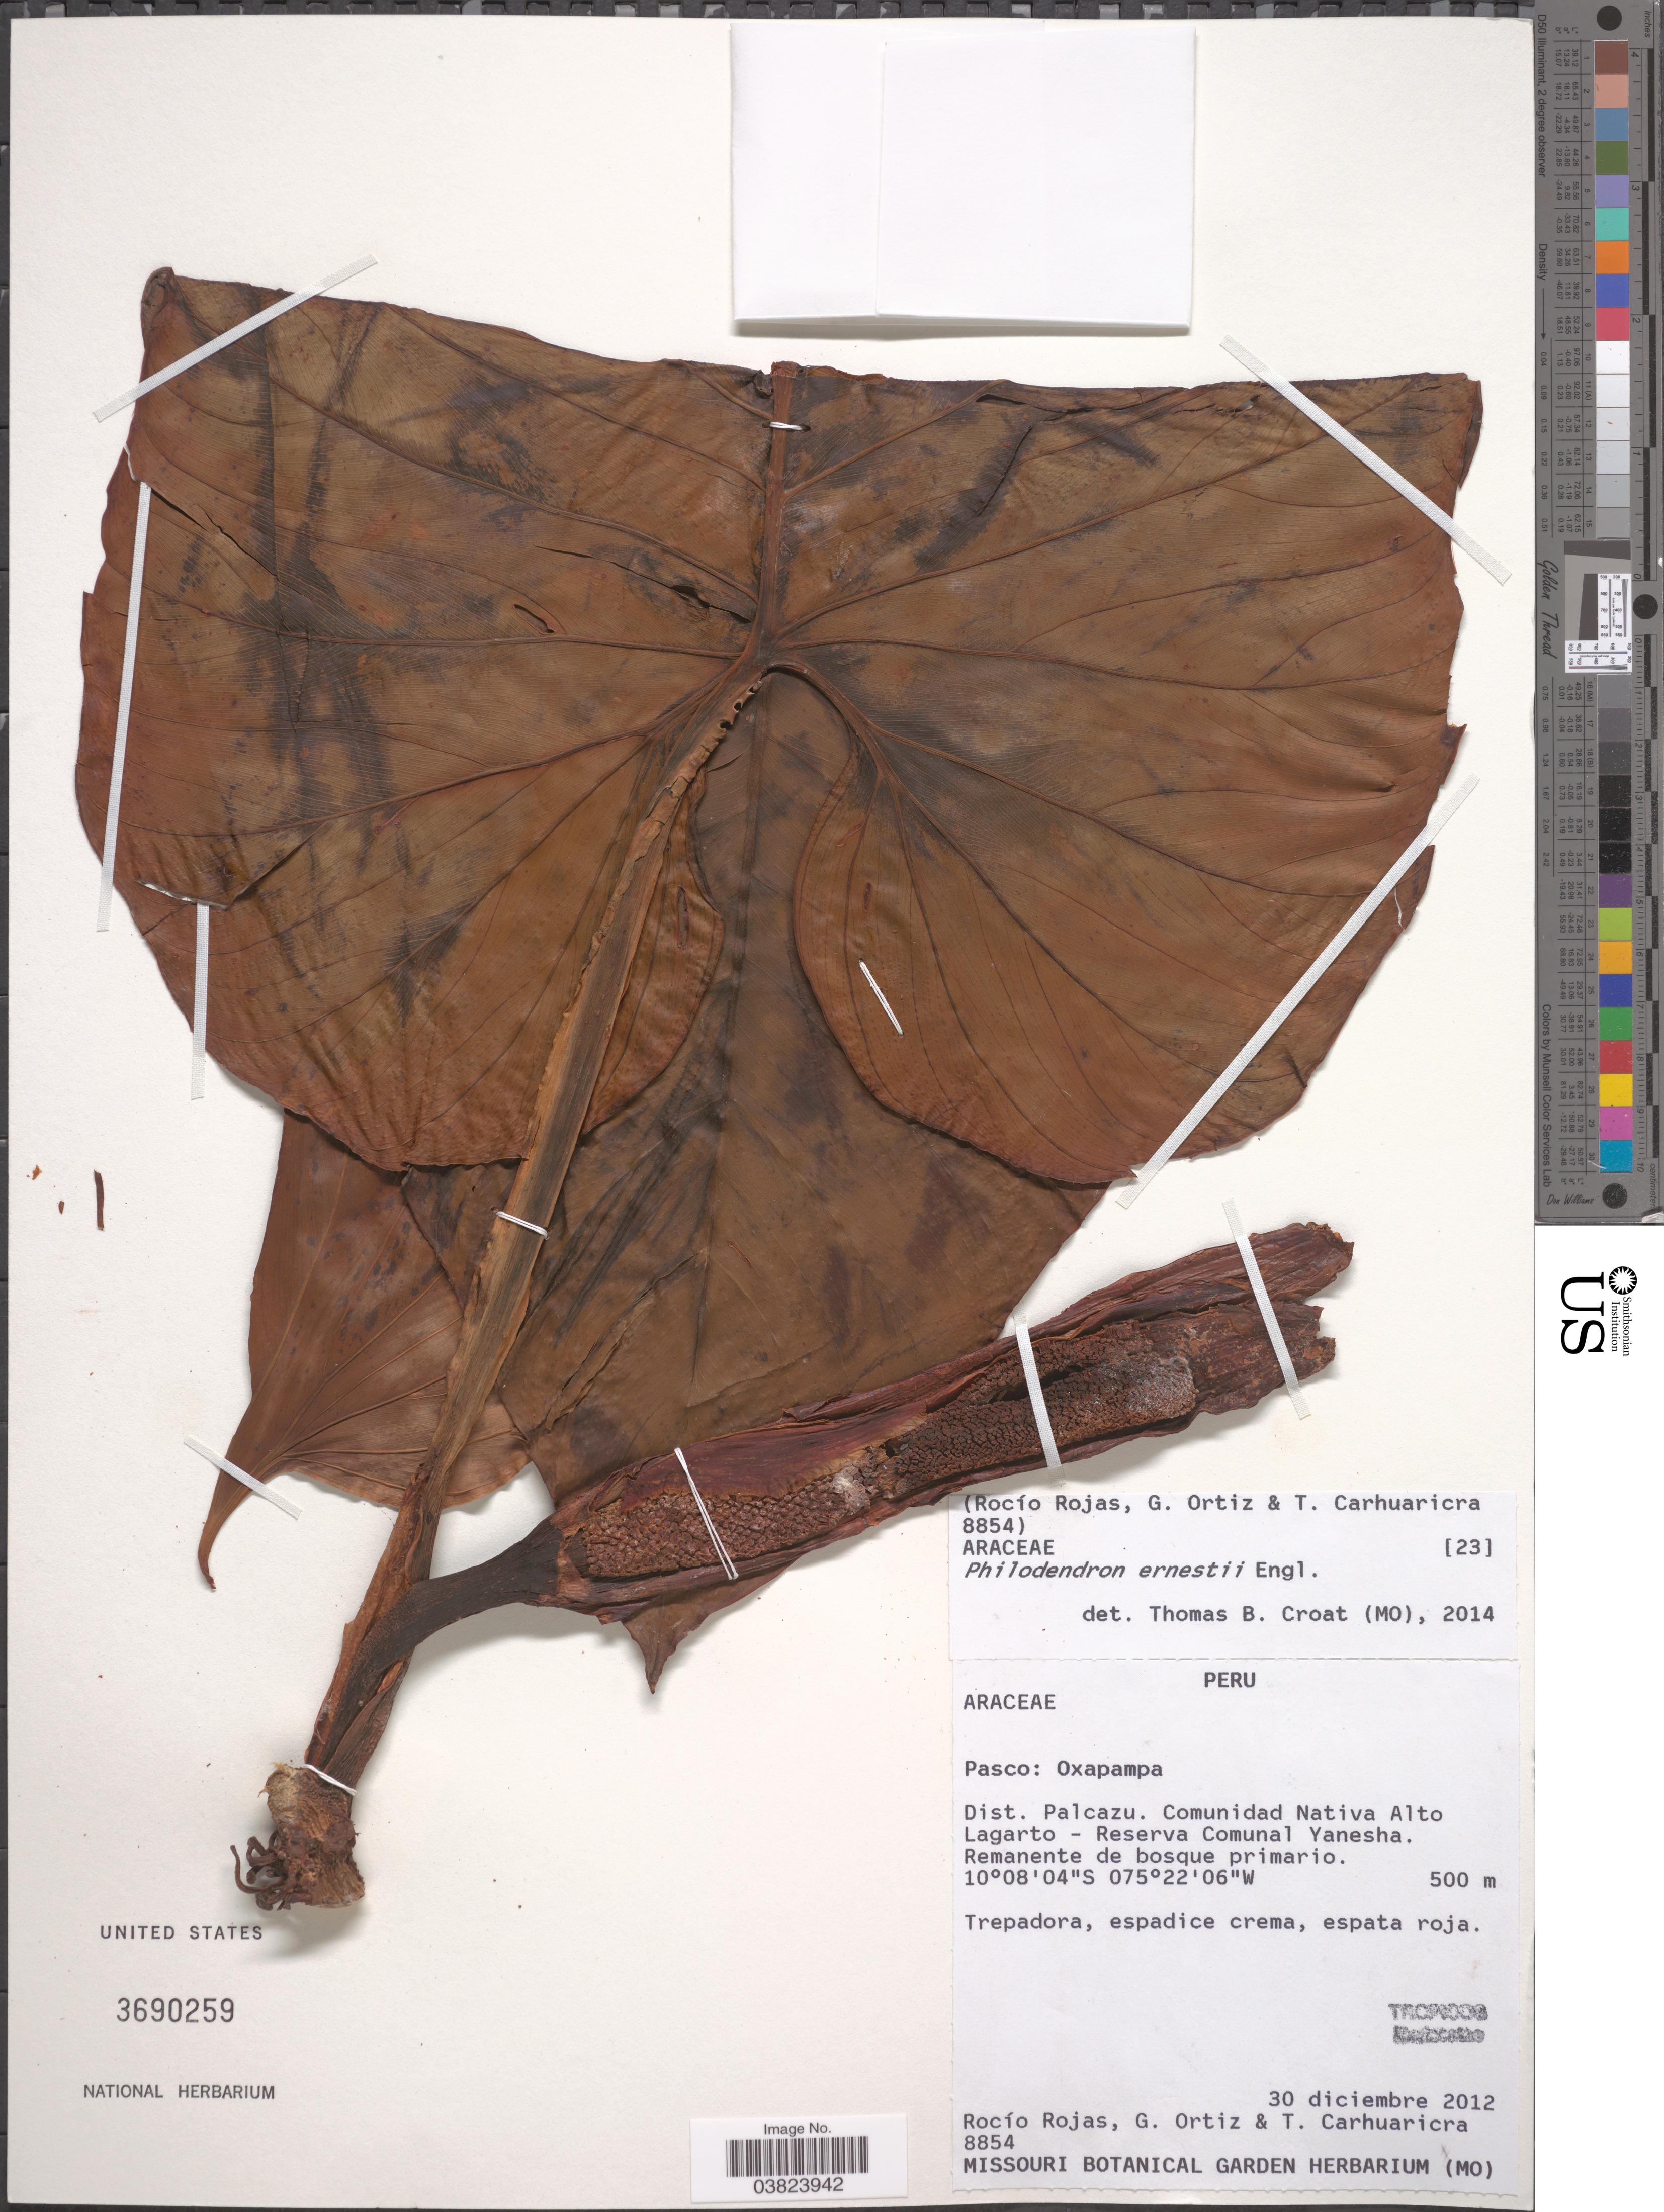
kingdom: Plantae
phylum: Tracheophyta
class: Liliopsida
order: Alismatales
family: Araceae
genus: Philodendron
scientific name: Philodendron erubescens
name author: K. Koch & Augustin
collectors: R. Rojas, G. Ortiz & T. Carhuaricra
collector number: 8854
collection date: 2012-12-30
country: Peru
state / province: Pasco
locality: Oxapampa. Dist. Palcazu. Comunidad Nativa Alto Lagarto - Reserva Comunal Yanesha.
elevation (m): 500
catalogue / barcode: US 3690259